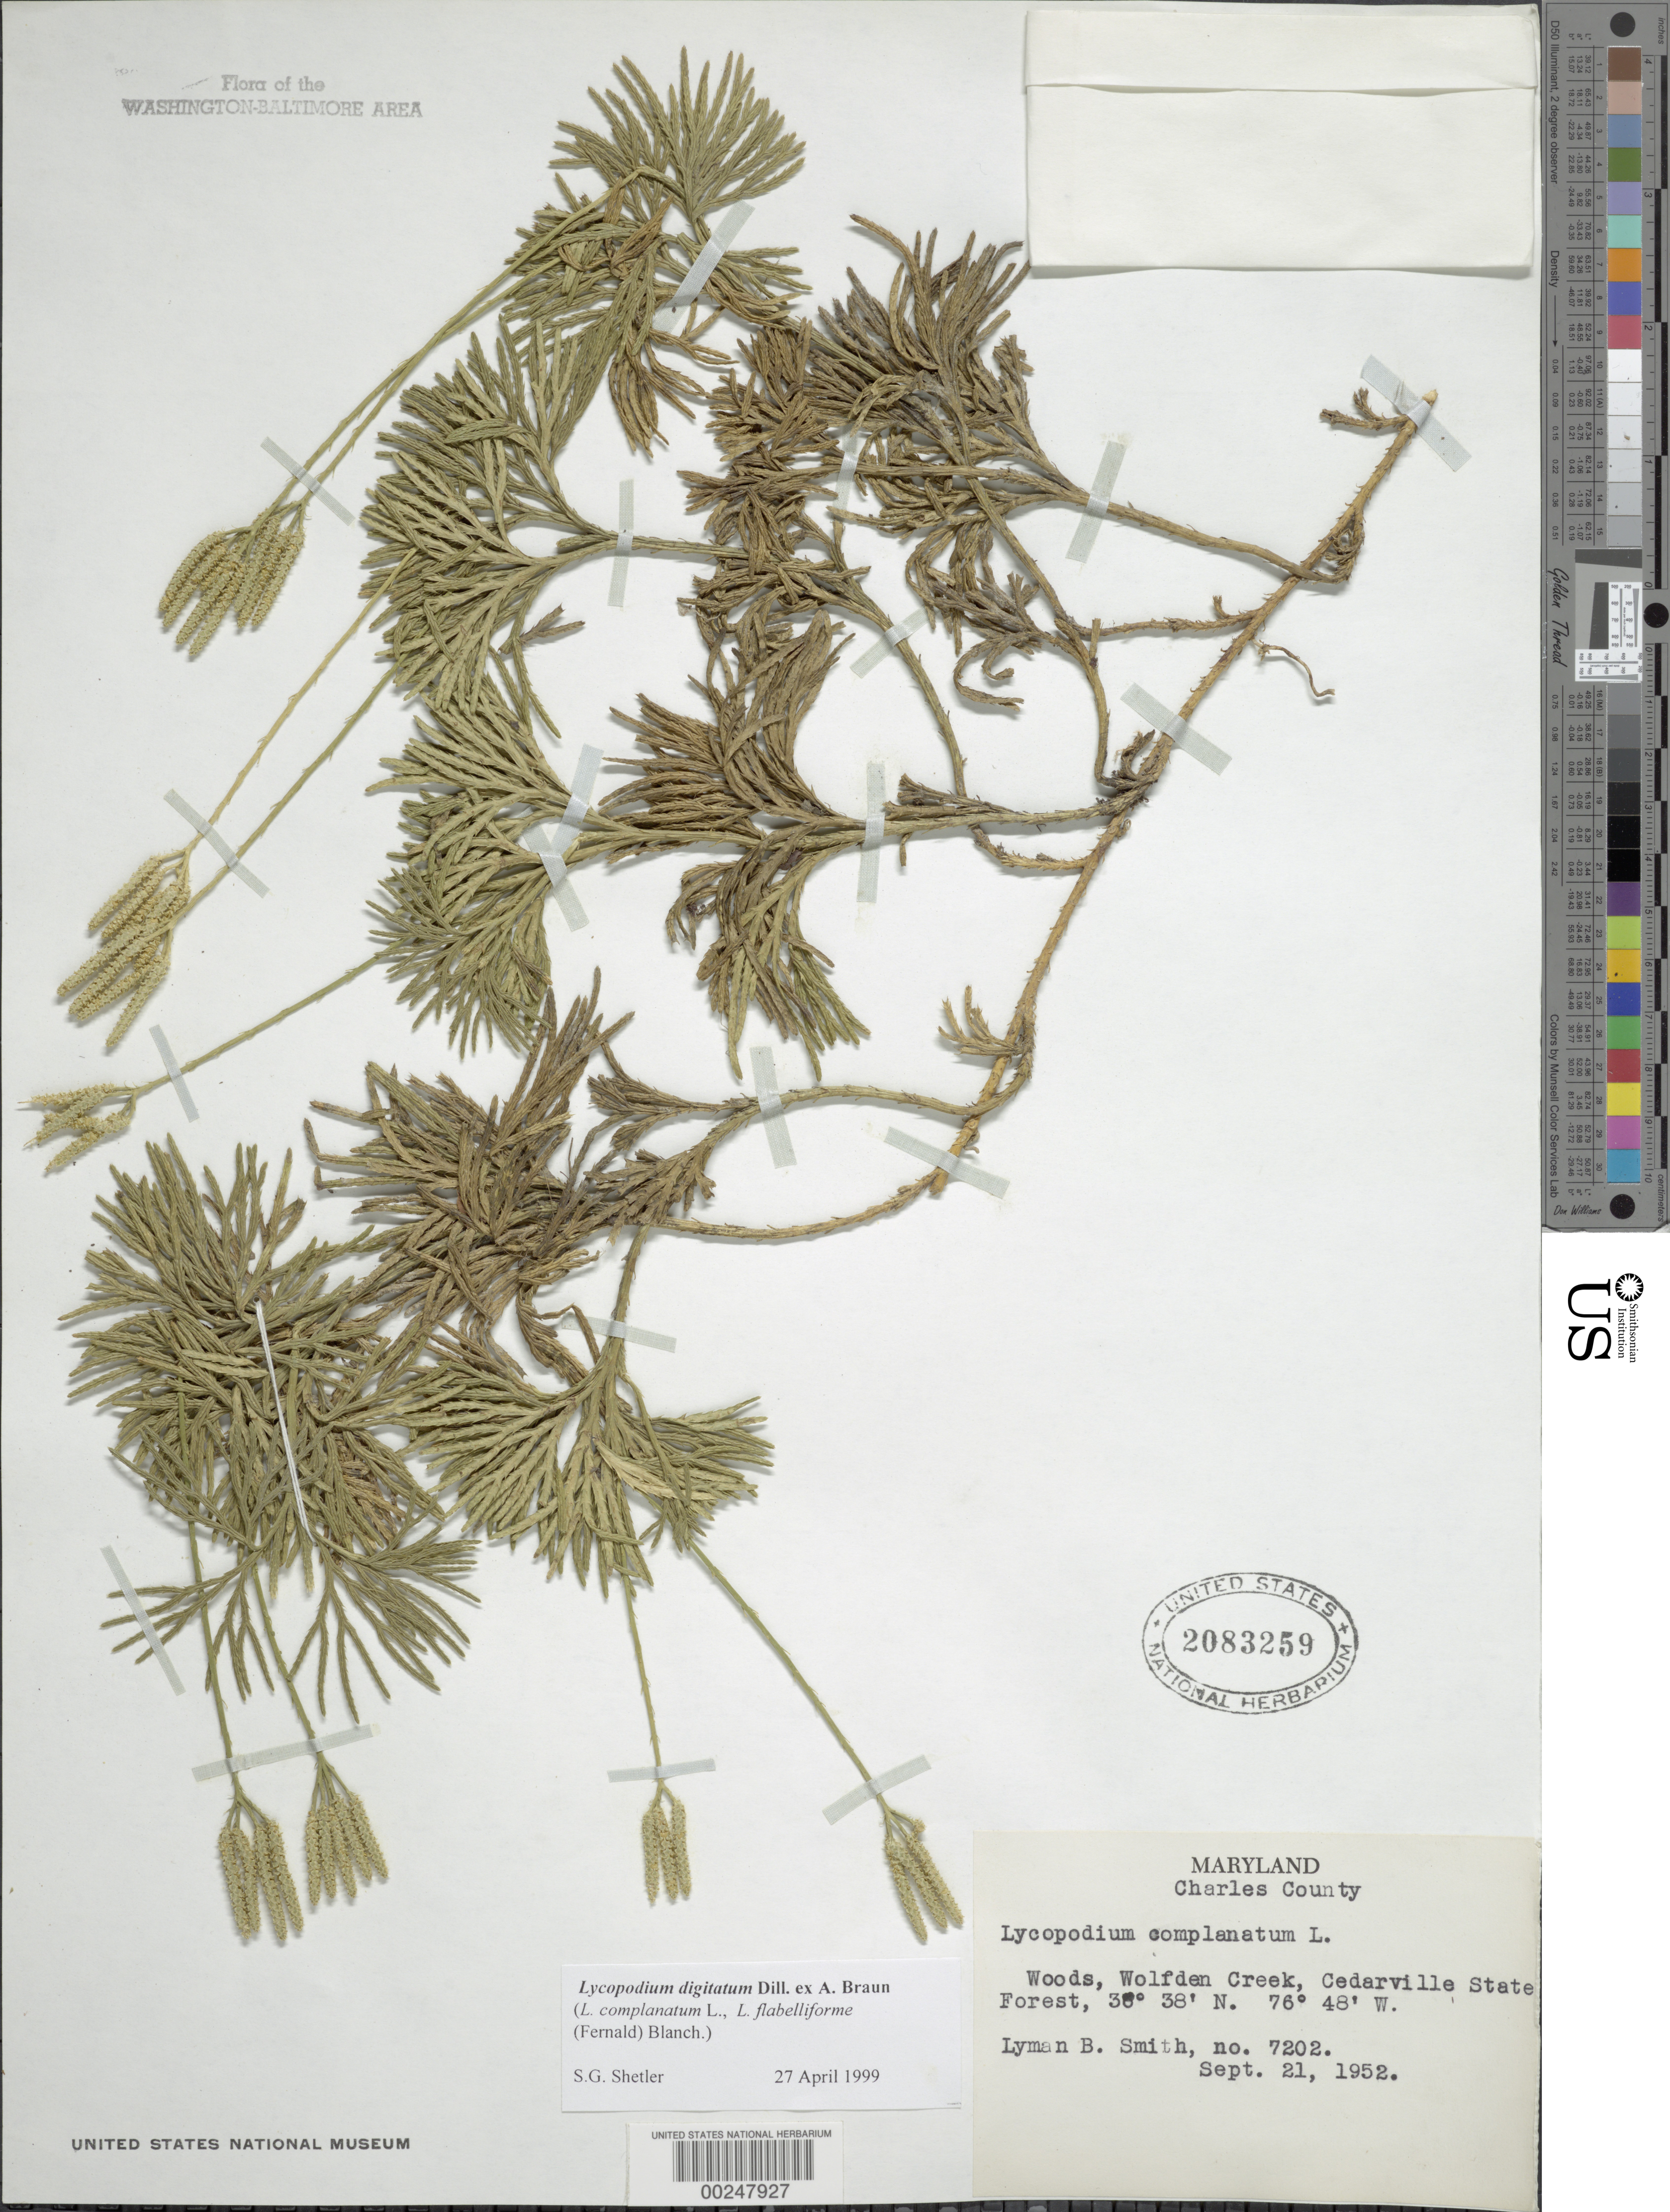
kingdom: Plantae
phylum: Tracheophyta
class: Lycopodiopsida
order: Lycopodiales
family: Lycopodiaceae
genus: Diphasiastrum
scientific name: Diphasiastrum digitatum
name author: (Dill. ex A. Braun) Holub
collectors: L. Smith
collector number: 7202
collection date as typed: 21 Sep 1952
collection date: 1952-09-21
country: United States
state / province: Maryland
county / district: Charles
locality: Wolfden Creek, Cedarville State Forest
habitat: Woods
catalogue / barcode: US 2083259